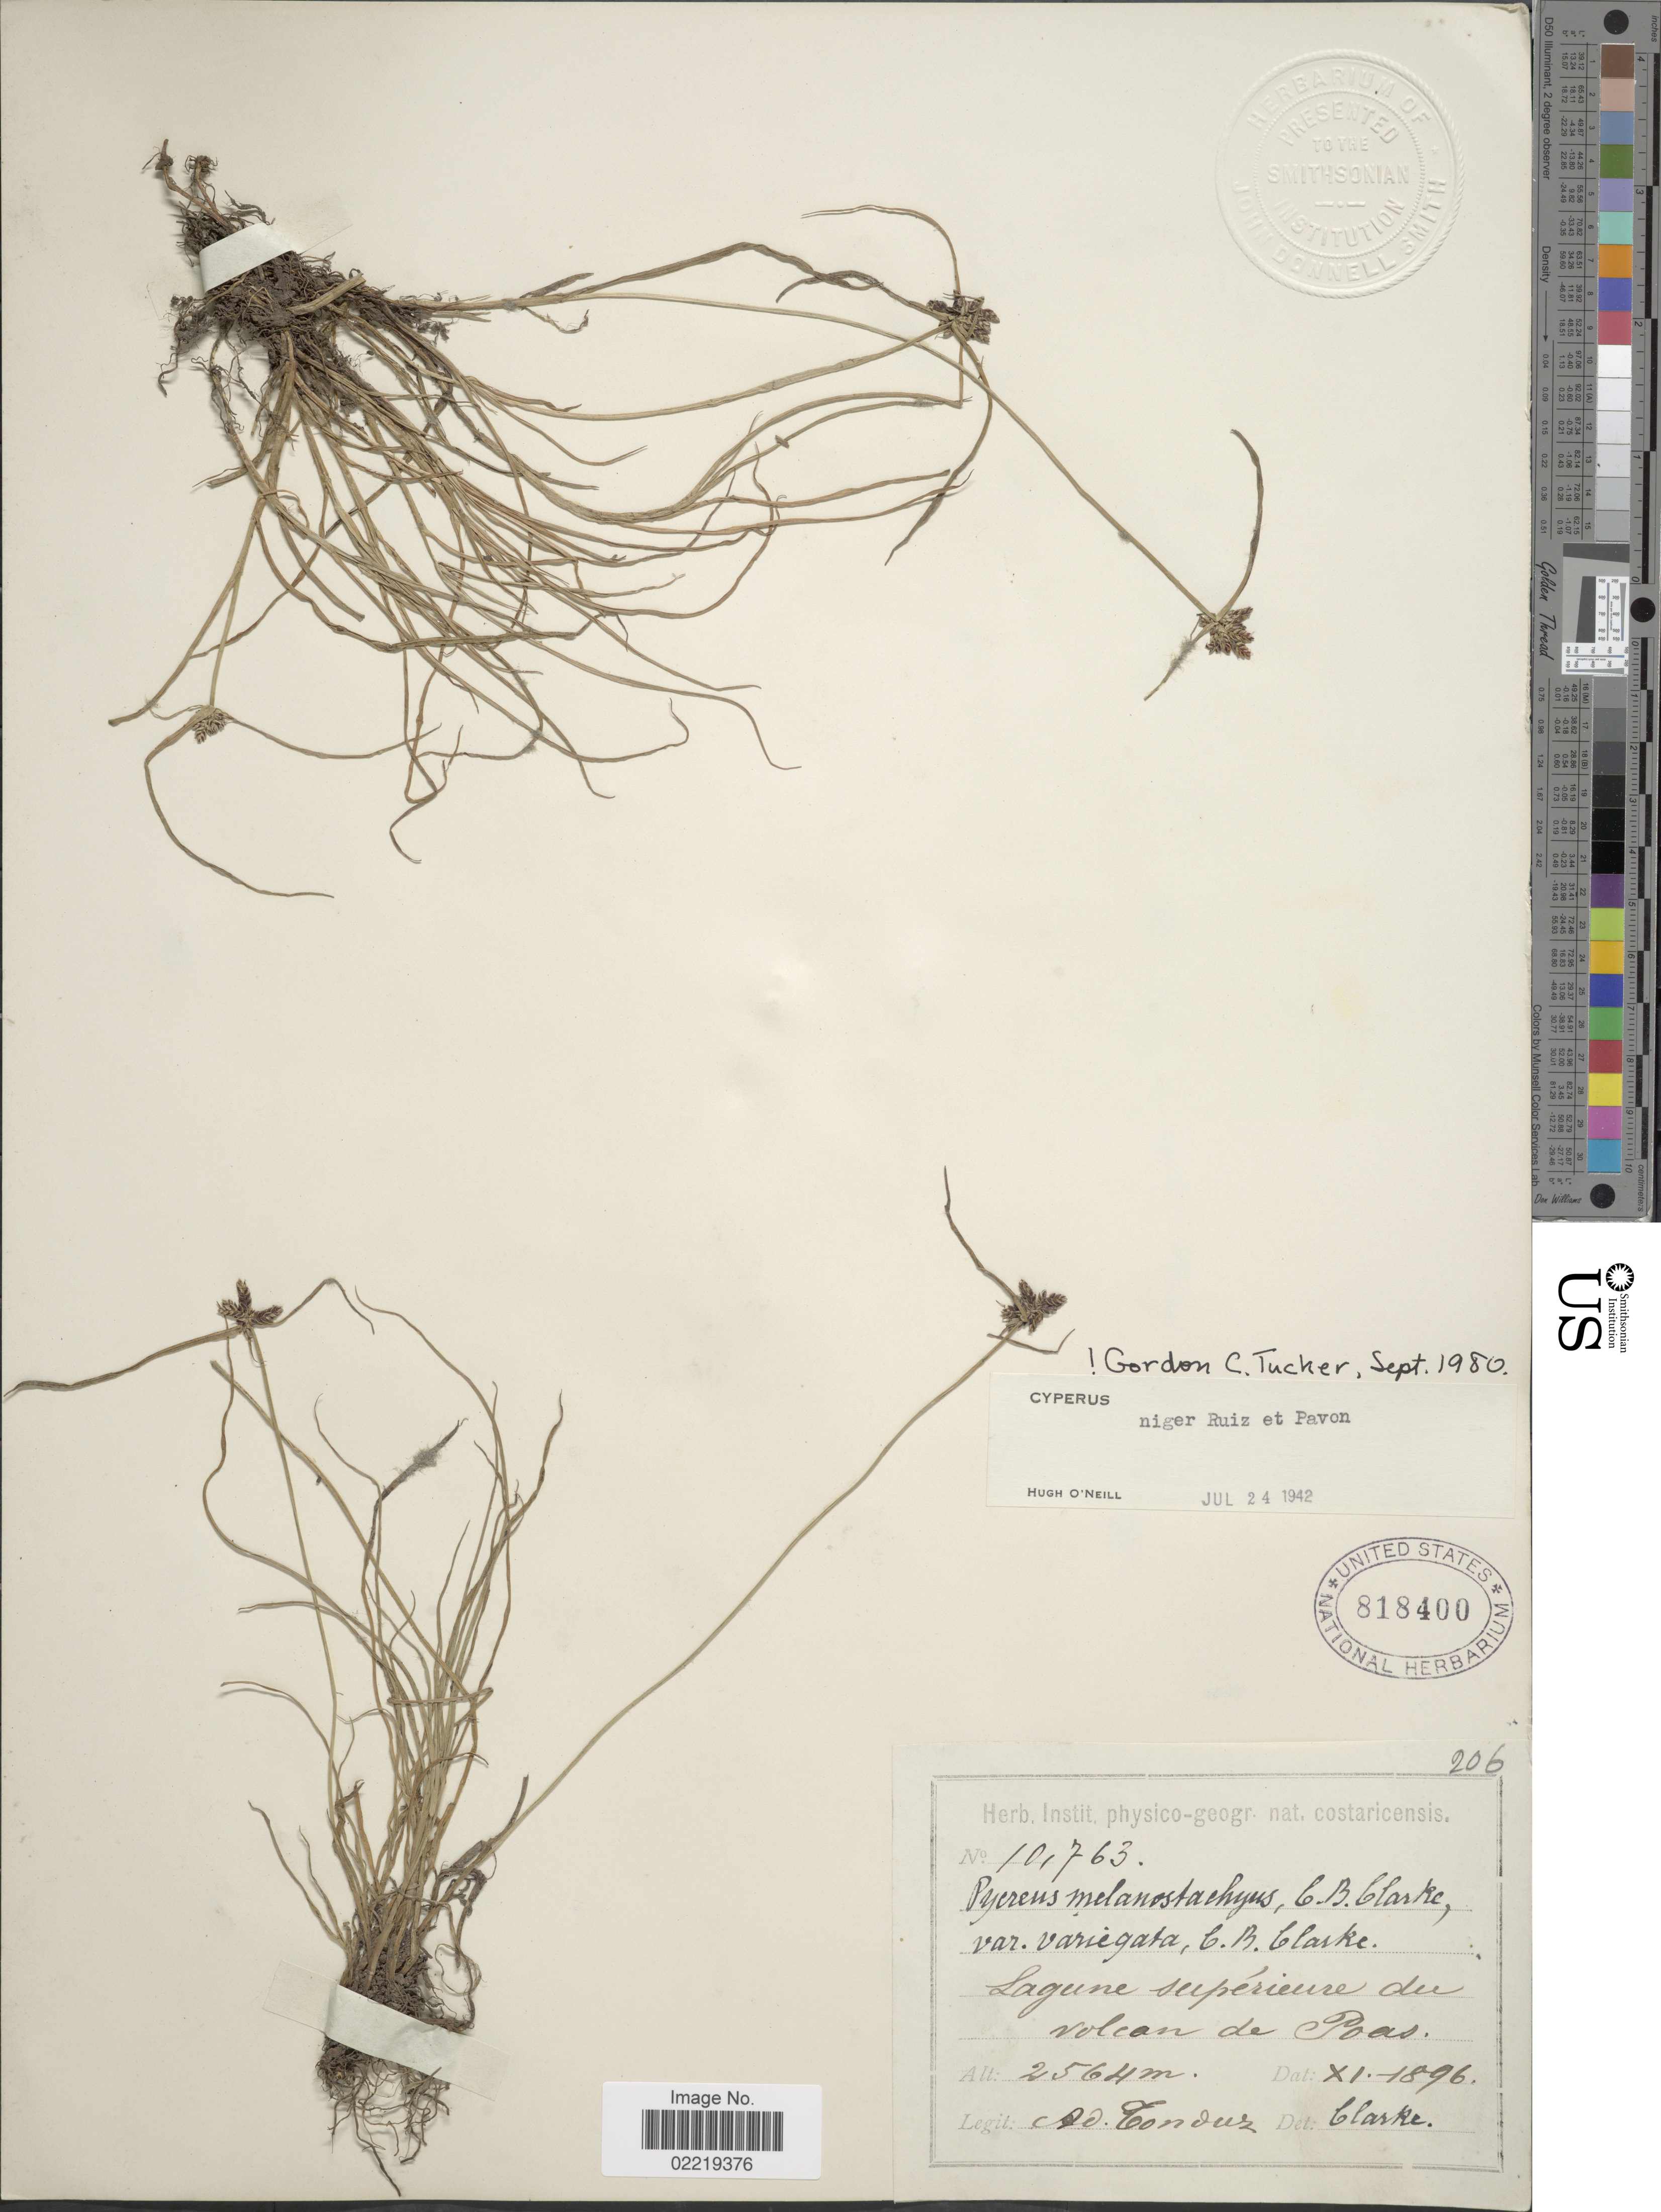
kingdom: Plantae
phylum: Tracheophyta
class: Liliopsida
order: Poales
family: Cyperaceae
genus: Cyperus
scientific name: Cyperus niger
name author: Ruiz & Pav.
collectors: A. Tonduz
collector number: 10763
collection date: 1896-11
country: Costa Rica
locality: Lagune superieure du volcan de Poas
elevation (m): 2564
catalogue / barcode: US 818400